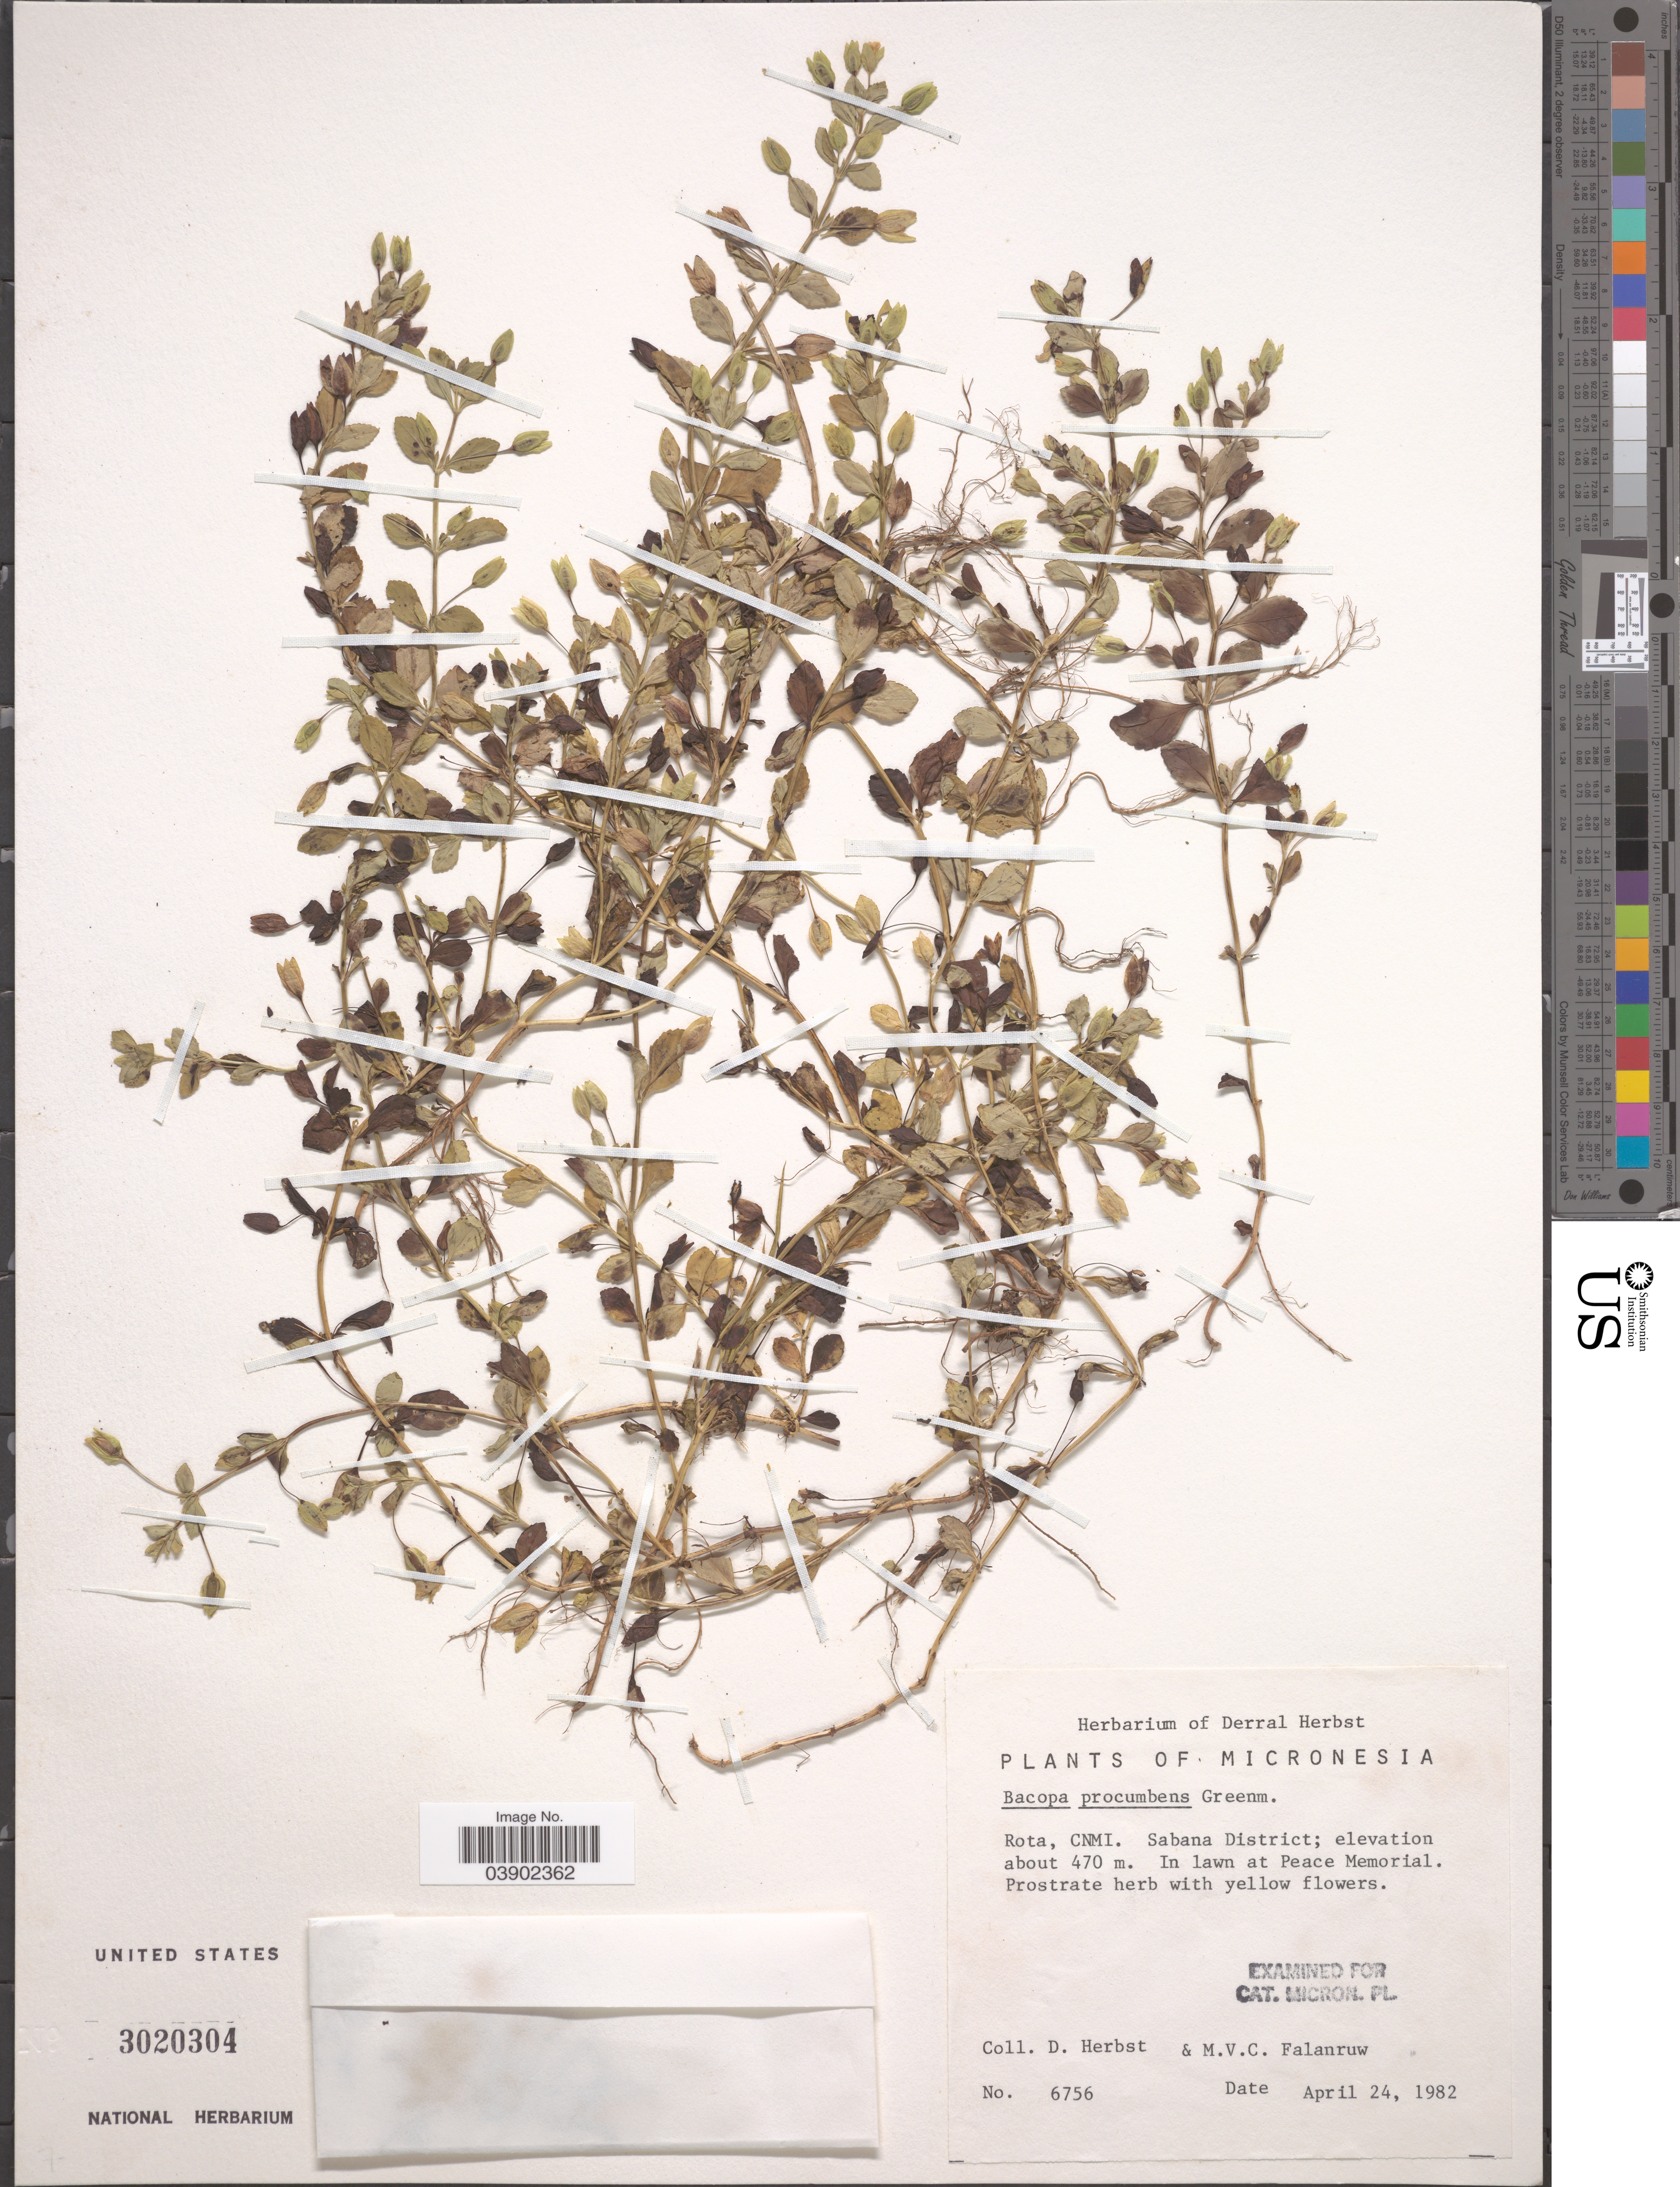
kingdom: Plantae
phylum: Tracheophyta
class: Magnoliopsida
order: Lamiales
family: Plantaginaceae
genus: Bacopa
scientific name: Bacopa procumbens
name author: (Mill.) Greenm.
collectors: D. Herbst & M. V. Falanruw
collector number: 6756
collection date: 1982-04-24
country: Northern Mariana Islands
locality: Micronesia. Rota, CNMI. Sabana District.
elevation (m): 470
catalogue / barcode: US 3020304